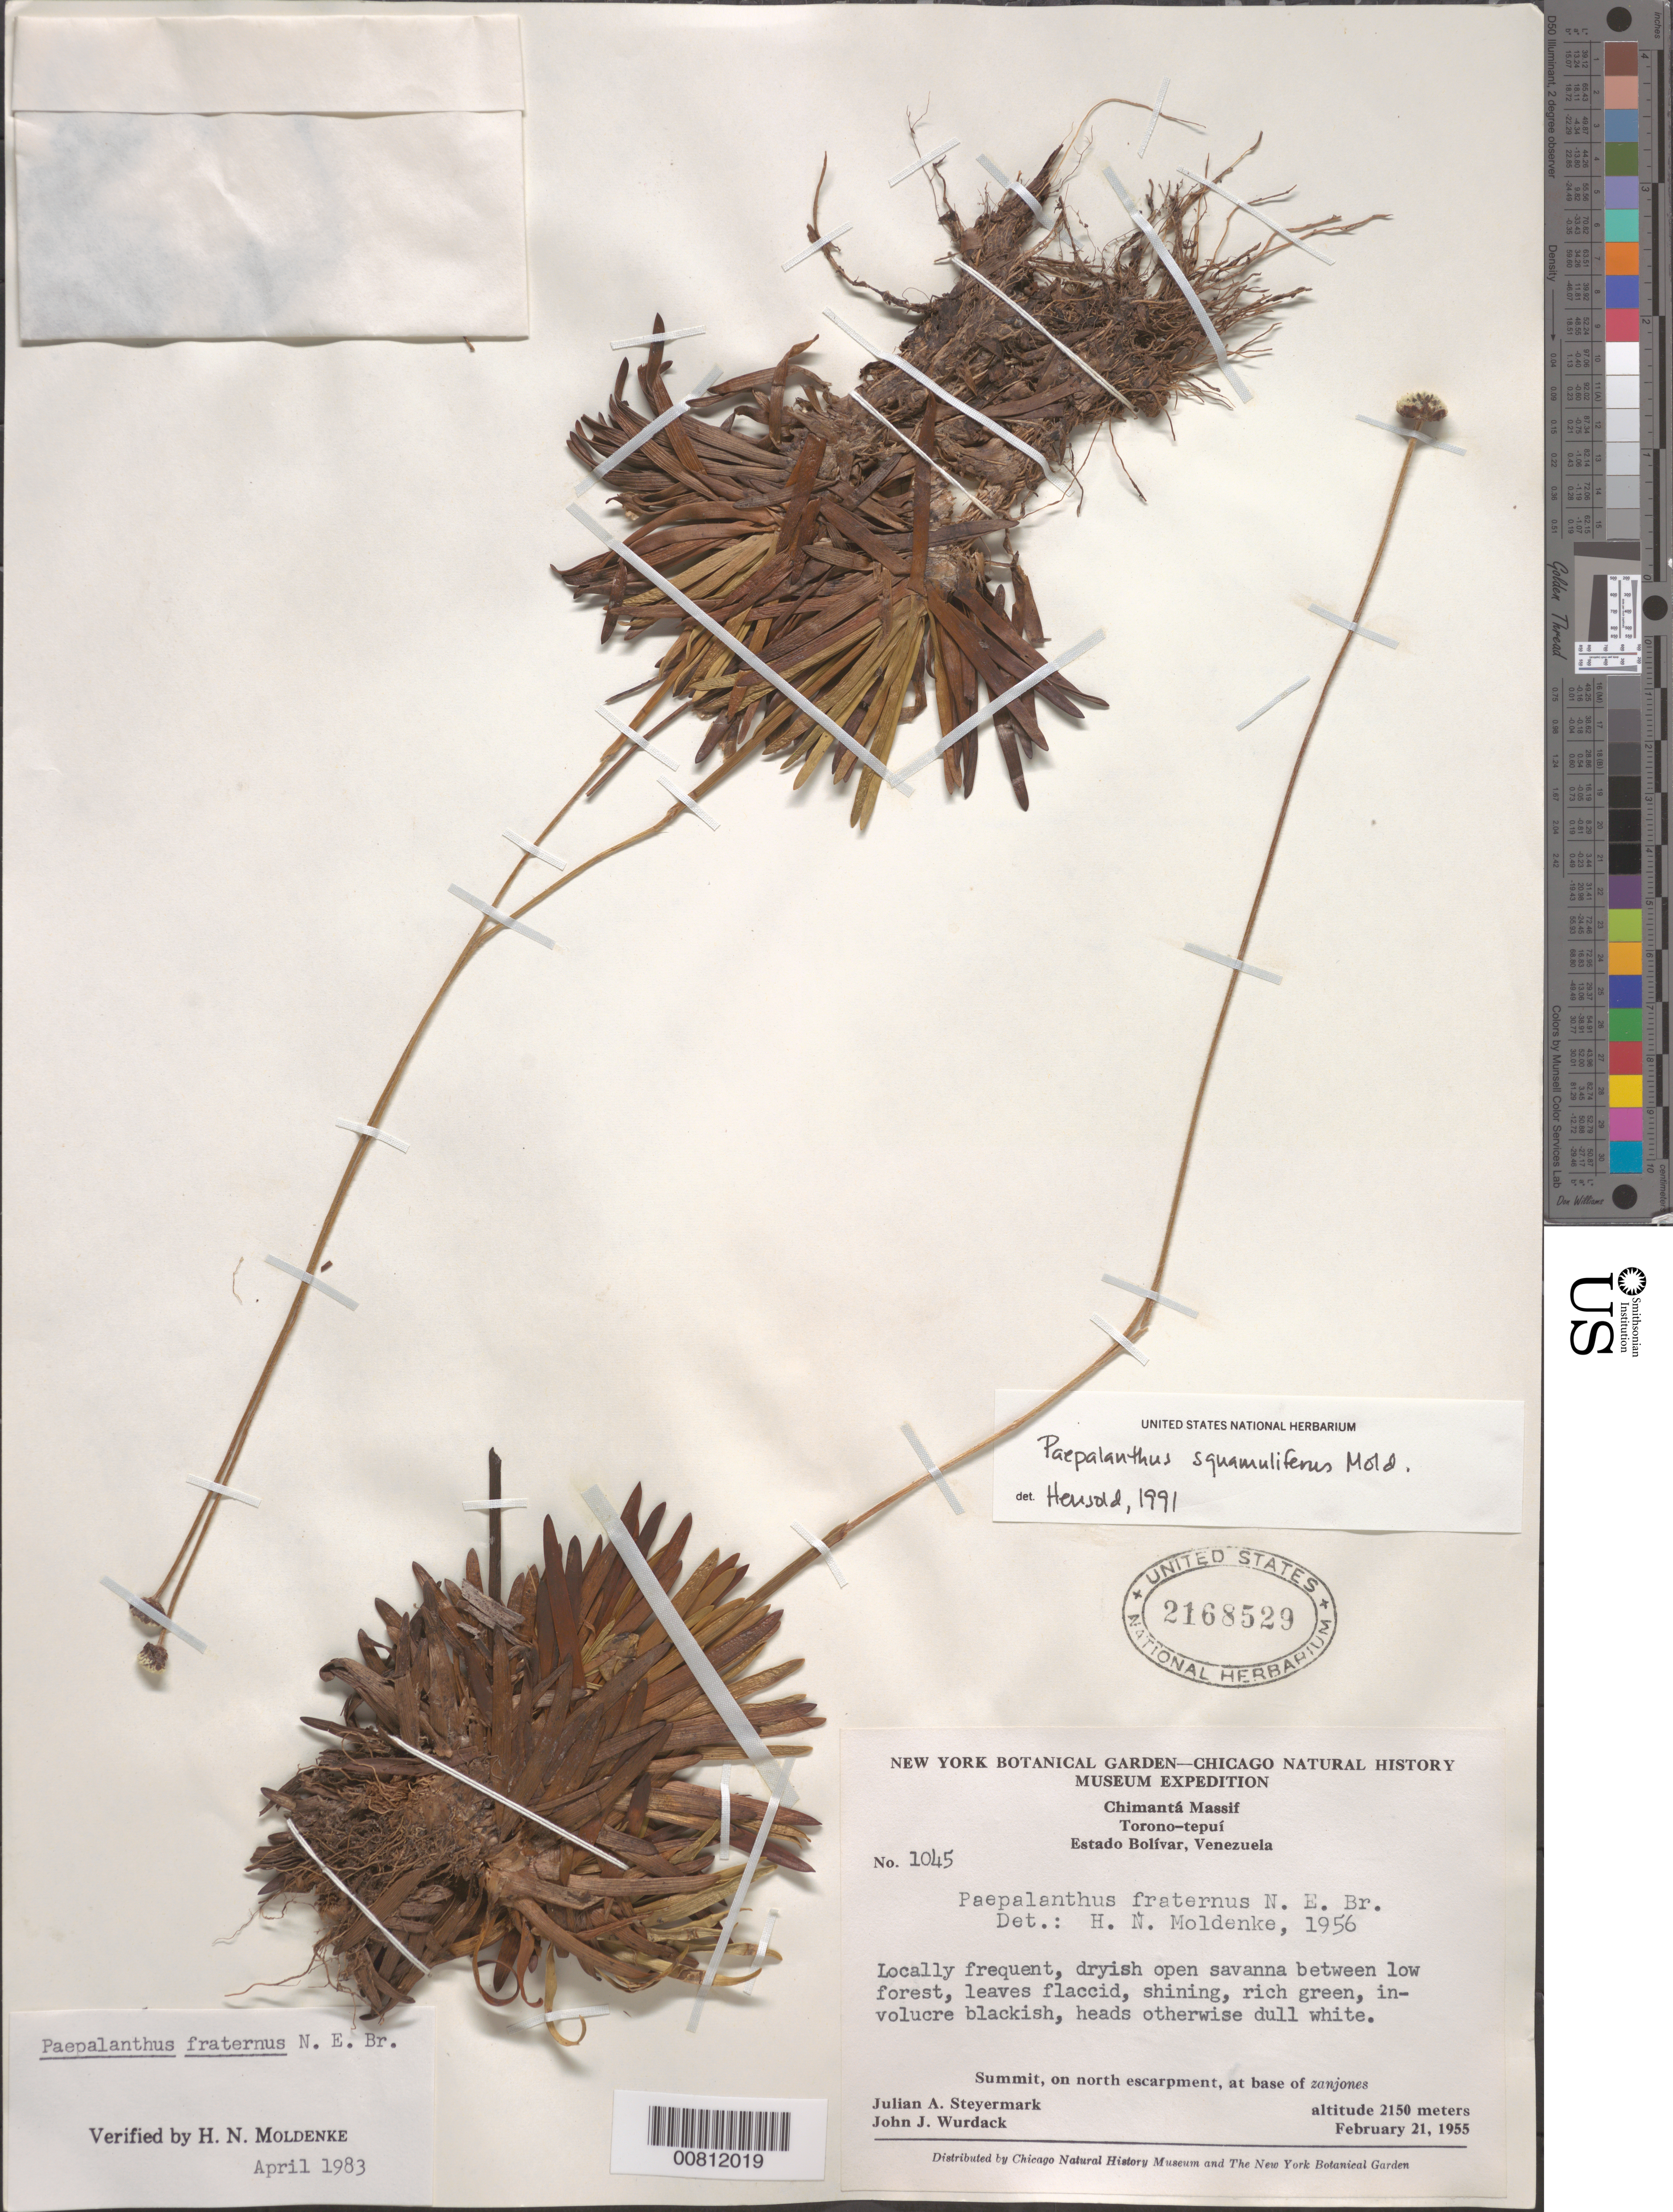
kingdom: Plantae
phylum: Tracheophyta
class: Liliopsida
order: Poales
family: Eriocaulaceae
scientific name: Monosperma squamulifera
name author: (Moldenke) Andrino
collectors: J. Steyermark & J. J. Wurdack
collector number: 55 1045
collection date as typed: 21-Feb-55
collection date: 1955-02-21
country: Venezuela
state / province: Bolívar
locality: Chimantá Massif, Torono-tepuí, above valley of Caño Mojado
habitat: Dryish open savanna between low forest; summit on N escarpment, at base of zanjones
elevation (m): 2150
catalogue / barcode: US 2168529